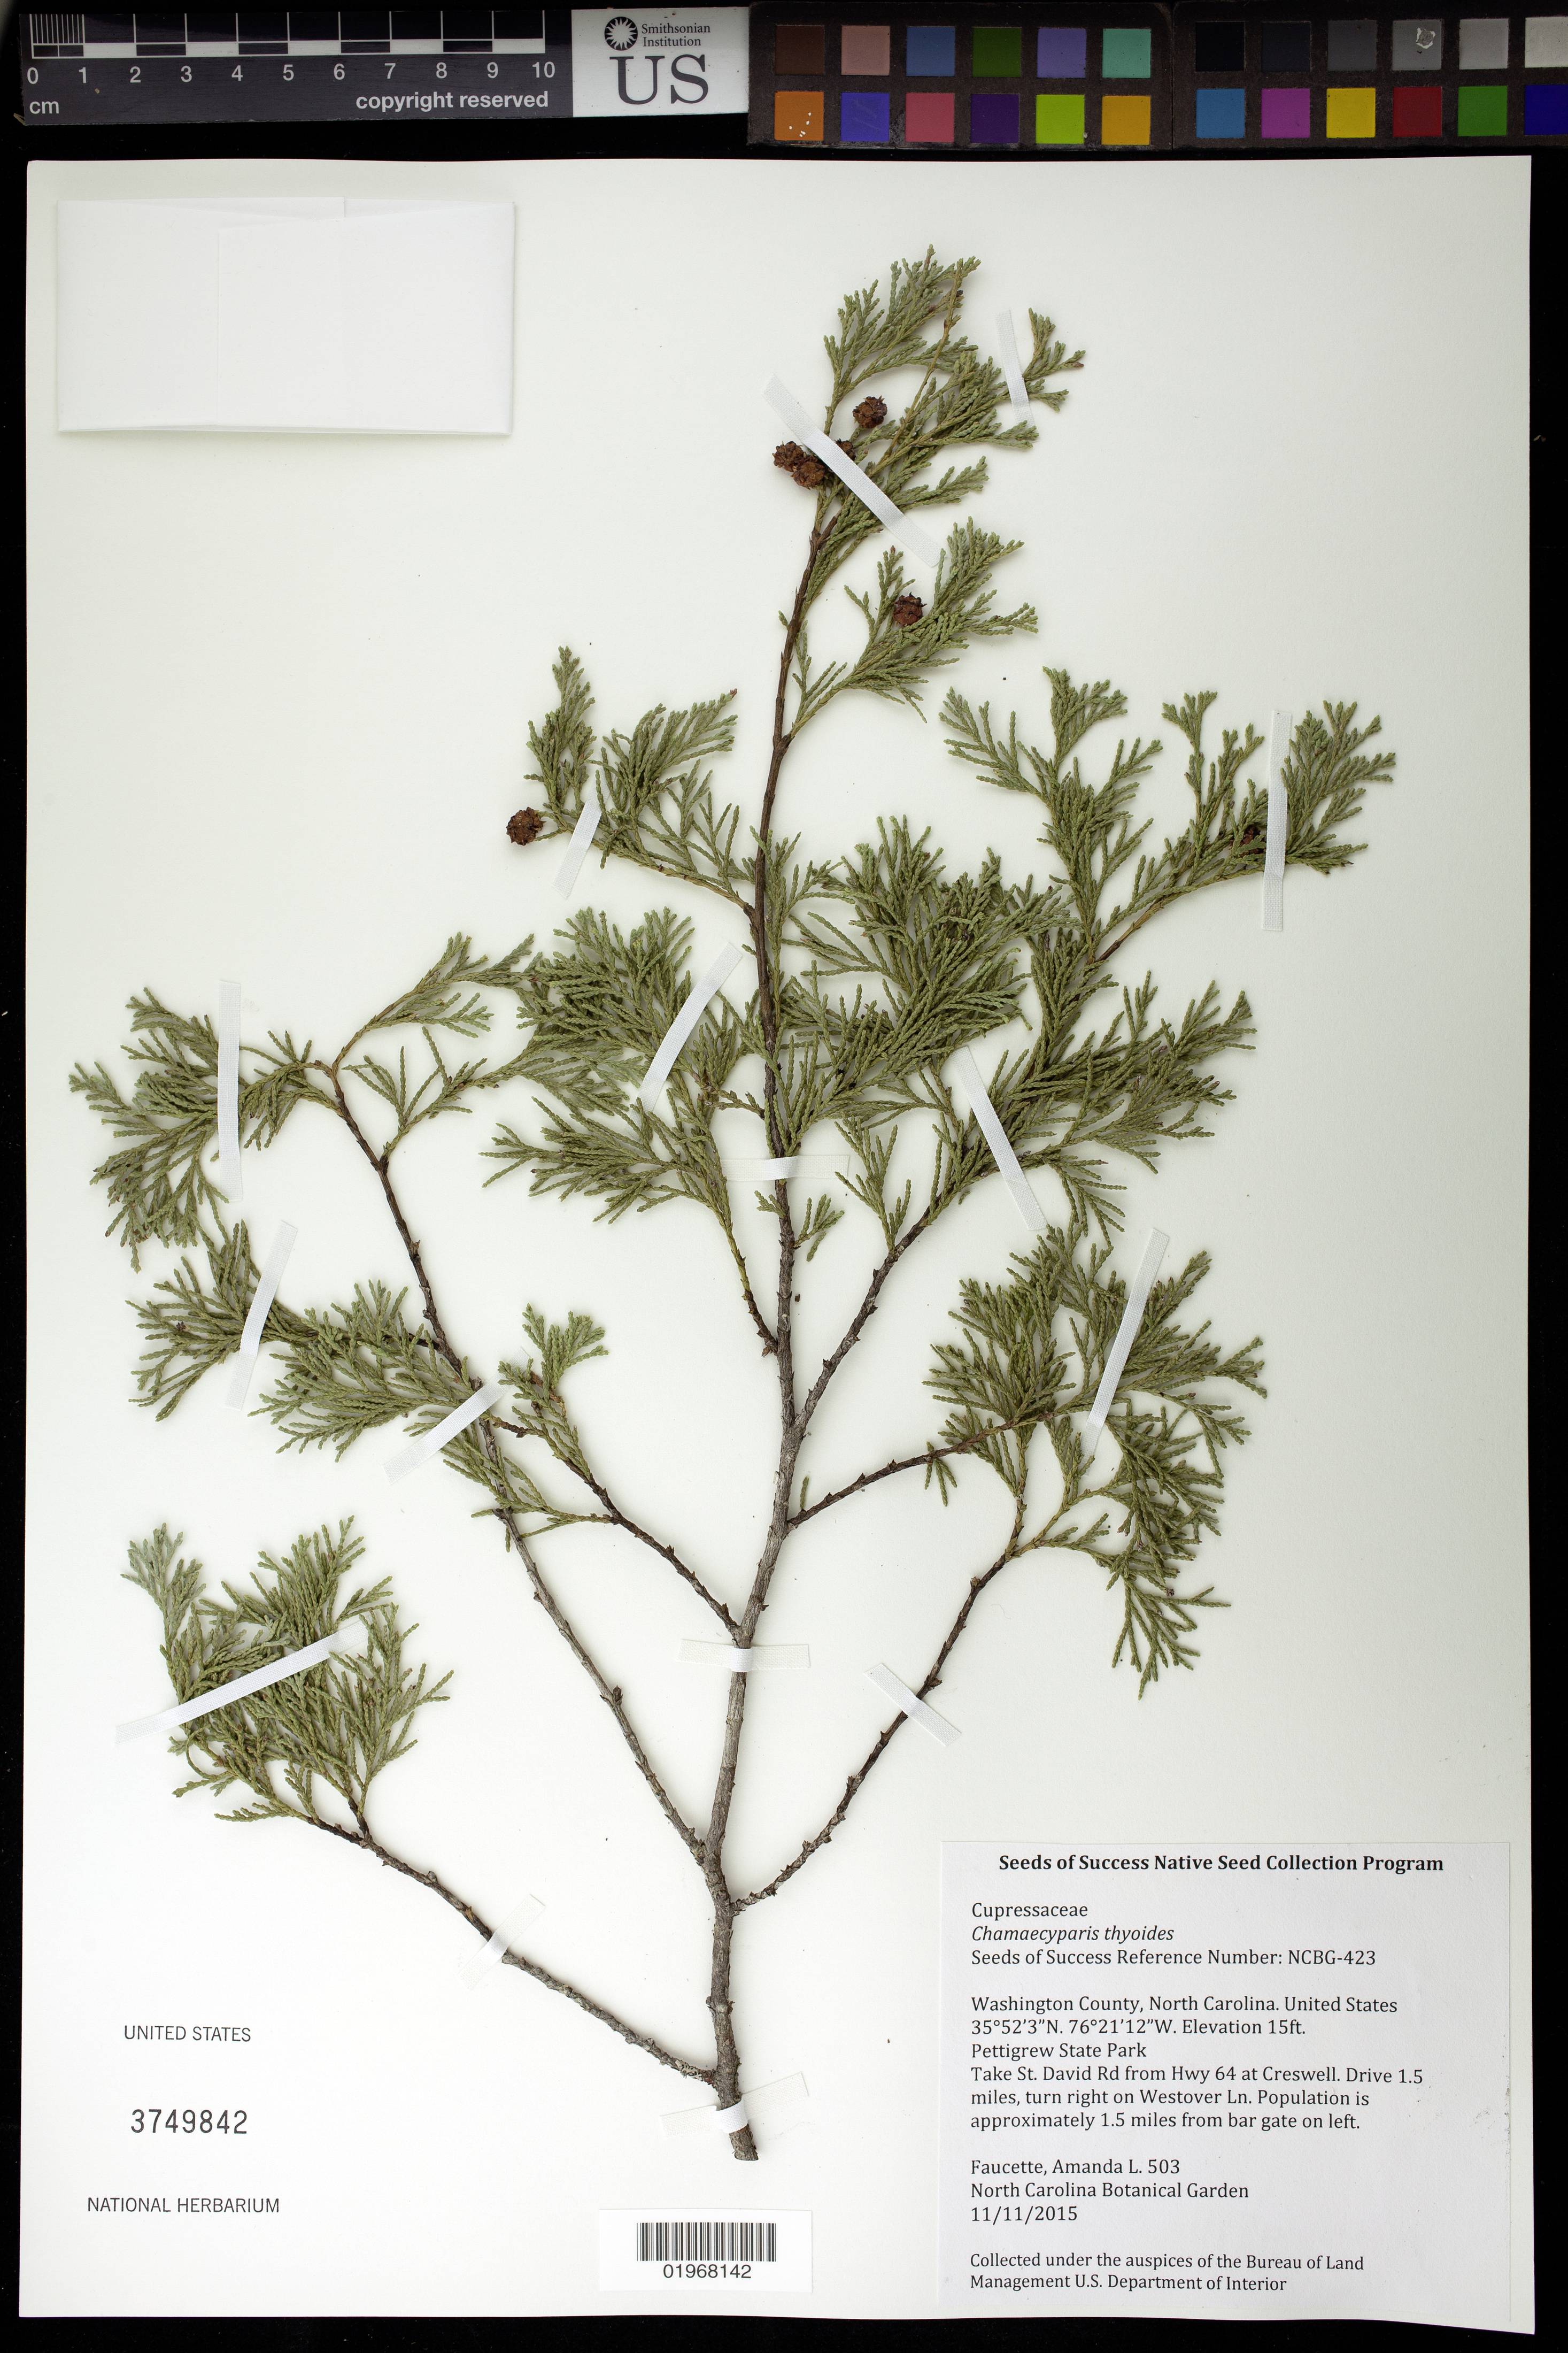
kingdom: Plantae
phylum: Tracheophyta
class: Pinopsida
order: Pinales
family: Cupressaceae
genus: Chamaecyparis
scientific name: Chamaecyparis thyoides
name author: (L.) Britton, Stearns & Poggenb.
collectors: A. Faucette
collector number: NCBG-423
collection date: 2015-11-11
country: United States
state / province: North Carolina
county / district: Washington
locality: Pettigrew State Park, Westover Lane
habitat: Bottomland Forest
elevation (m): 5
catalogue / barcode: US 3749842